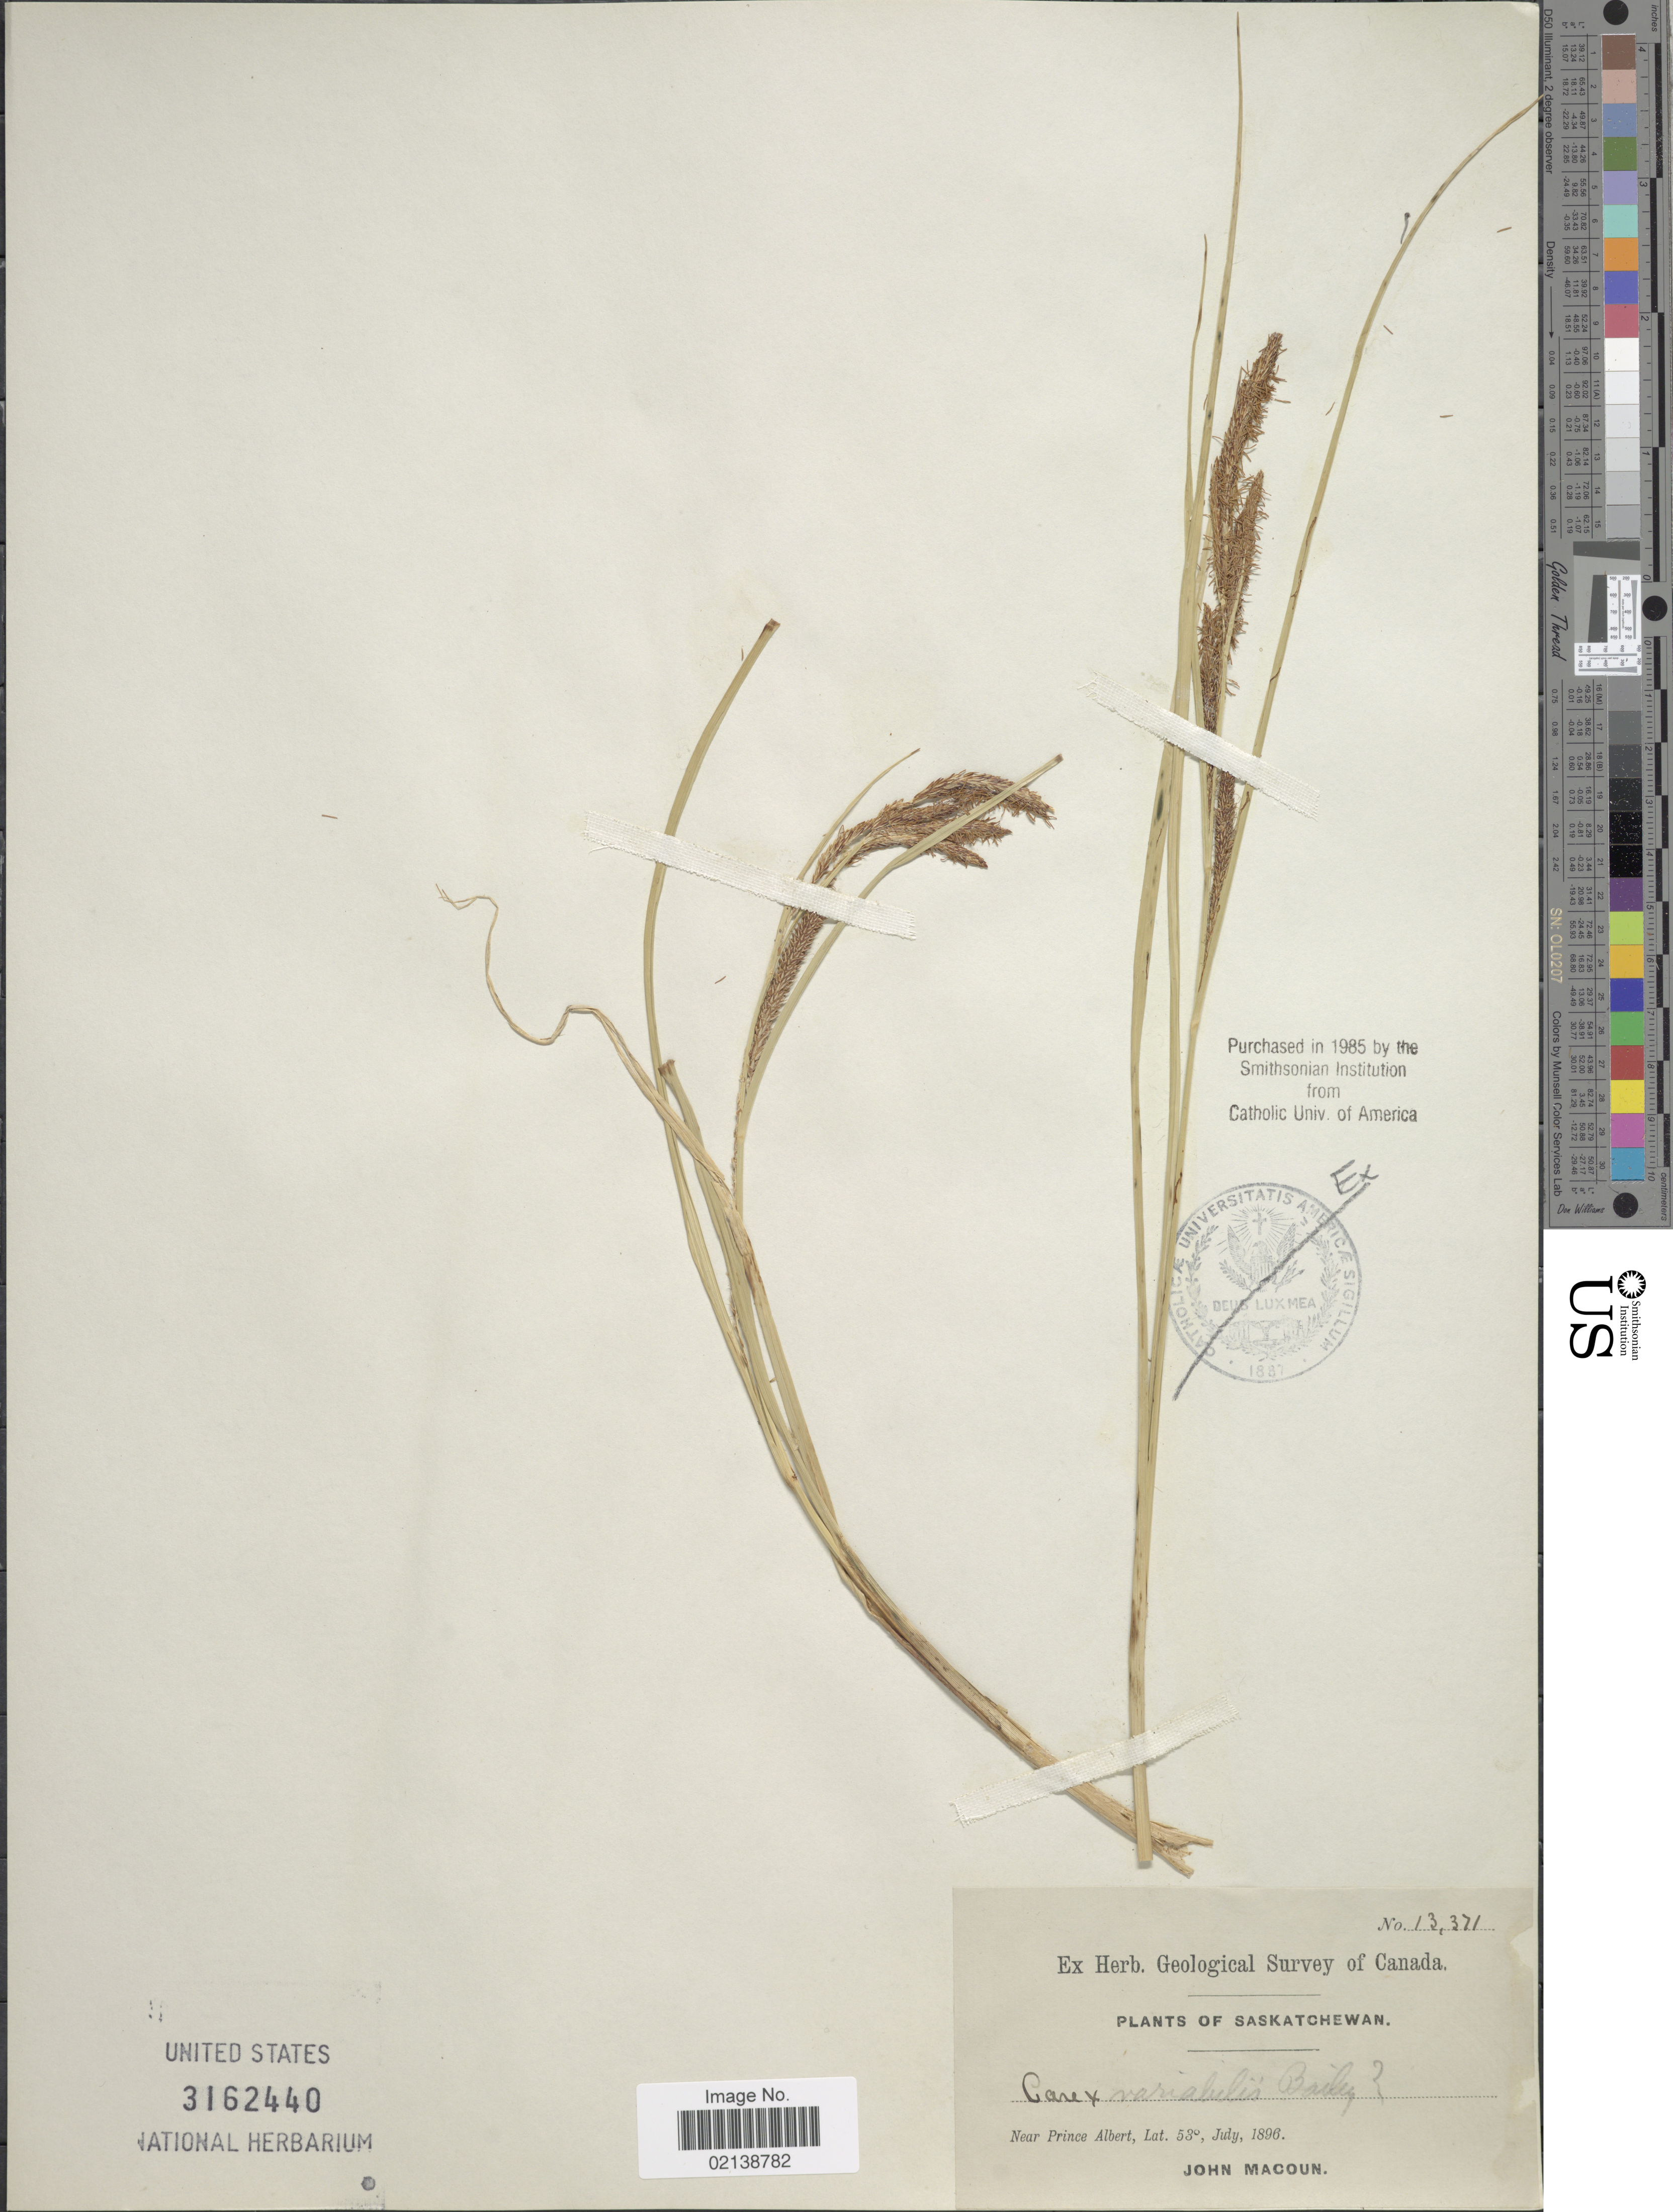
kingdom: Plantae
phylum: Tracheophyta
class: Liliopsida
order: Poales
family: Cyperaceae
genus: Carex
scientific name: Carex aquatilis var. aquatilis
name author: Wahlenb.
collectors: J. Macoun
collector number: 13371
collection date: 1896-07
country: Canada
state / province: Saskatchewan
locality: Near Prince Albert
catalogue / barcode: US 3162440